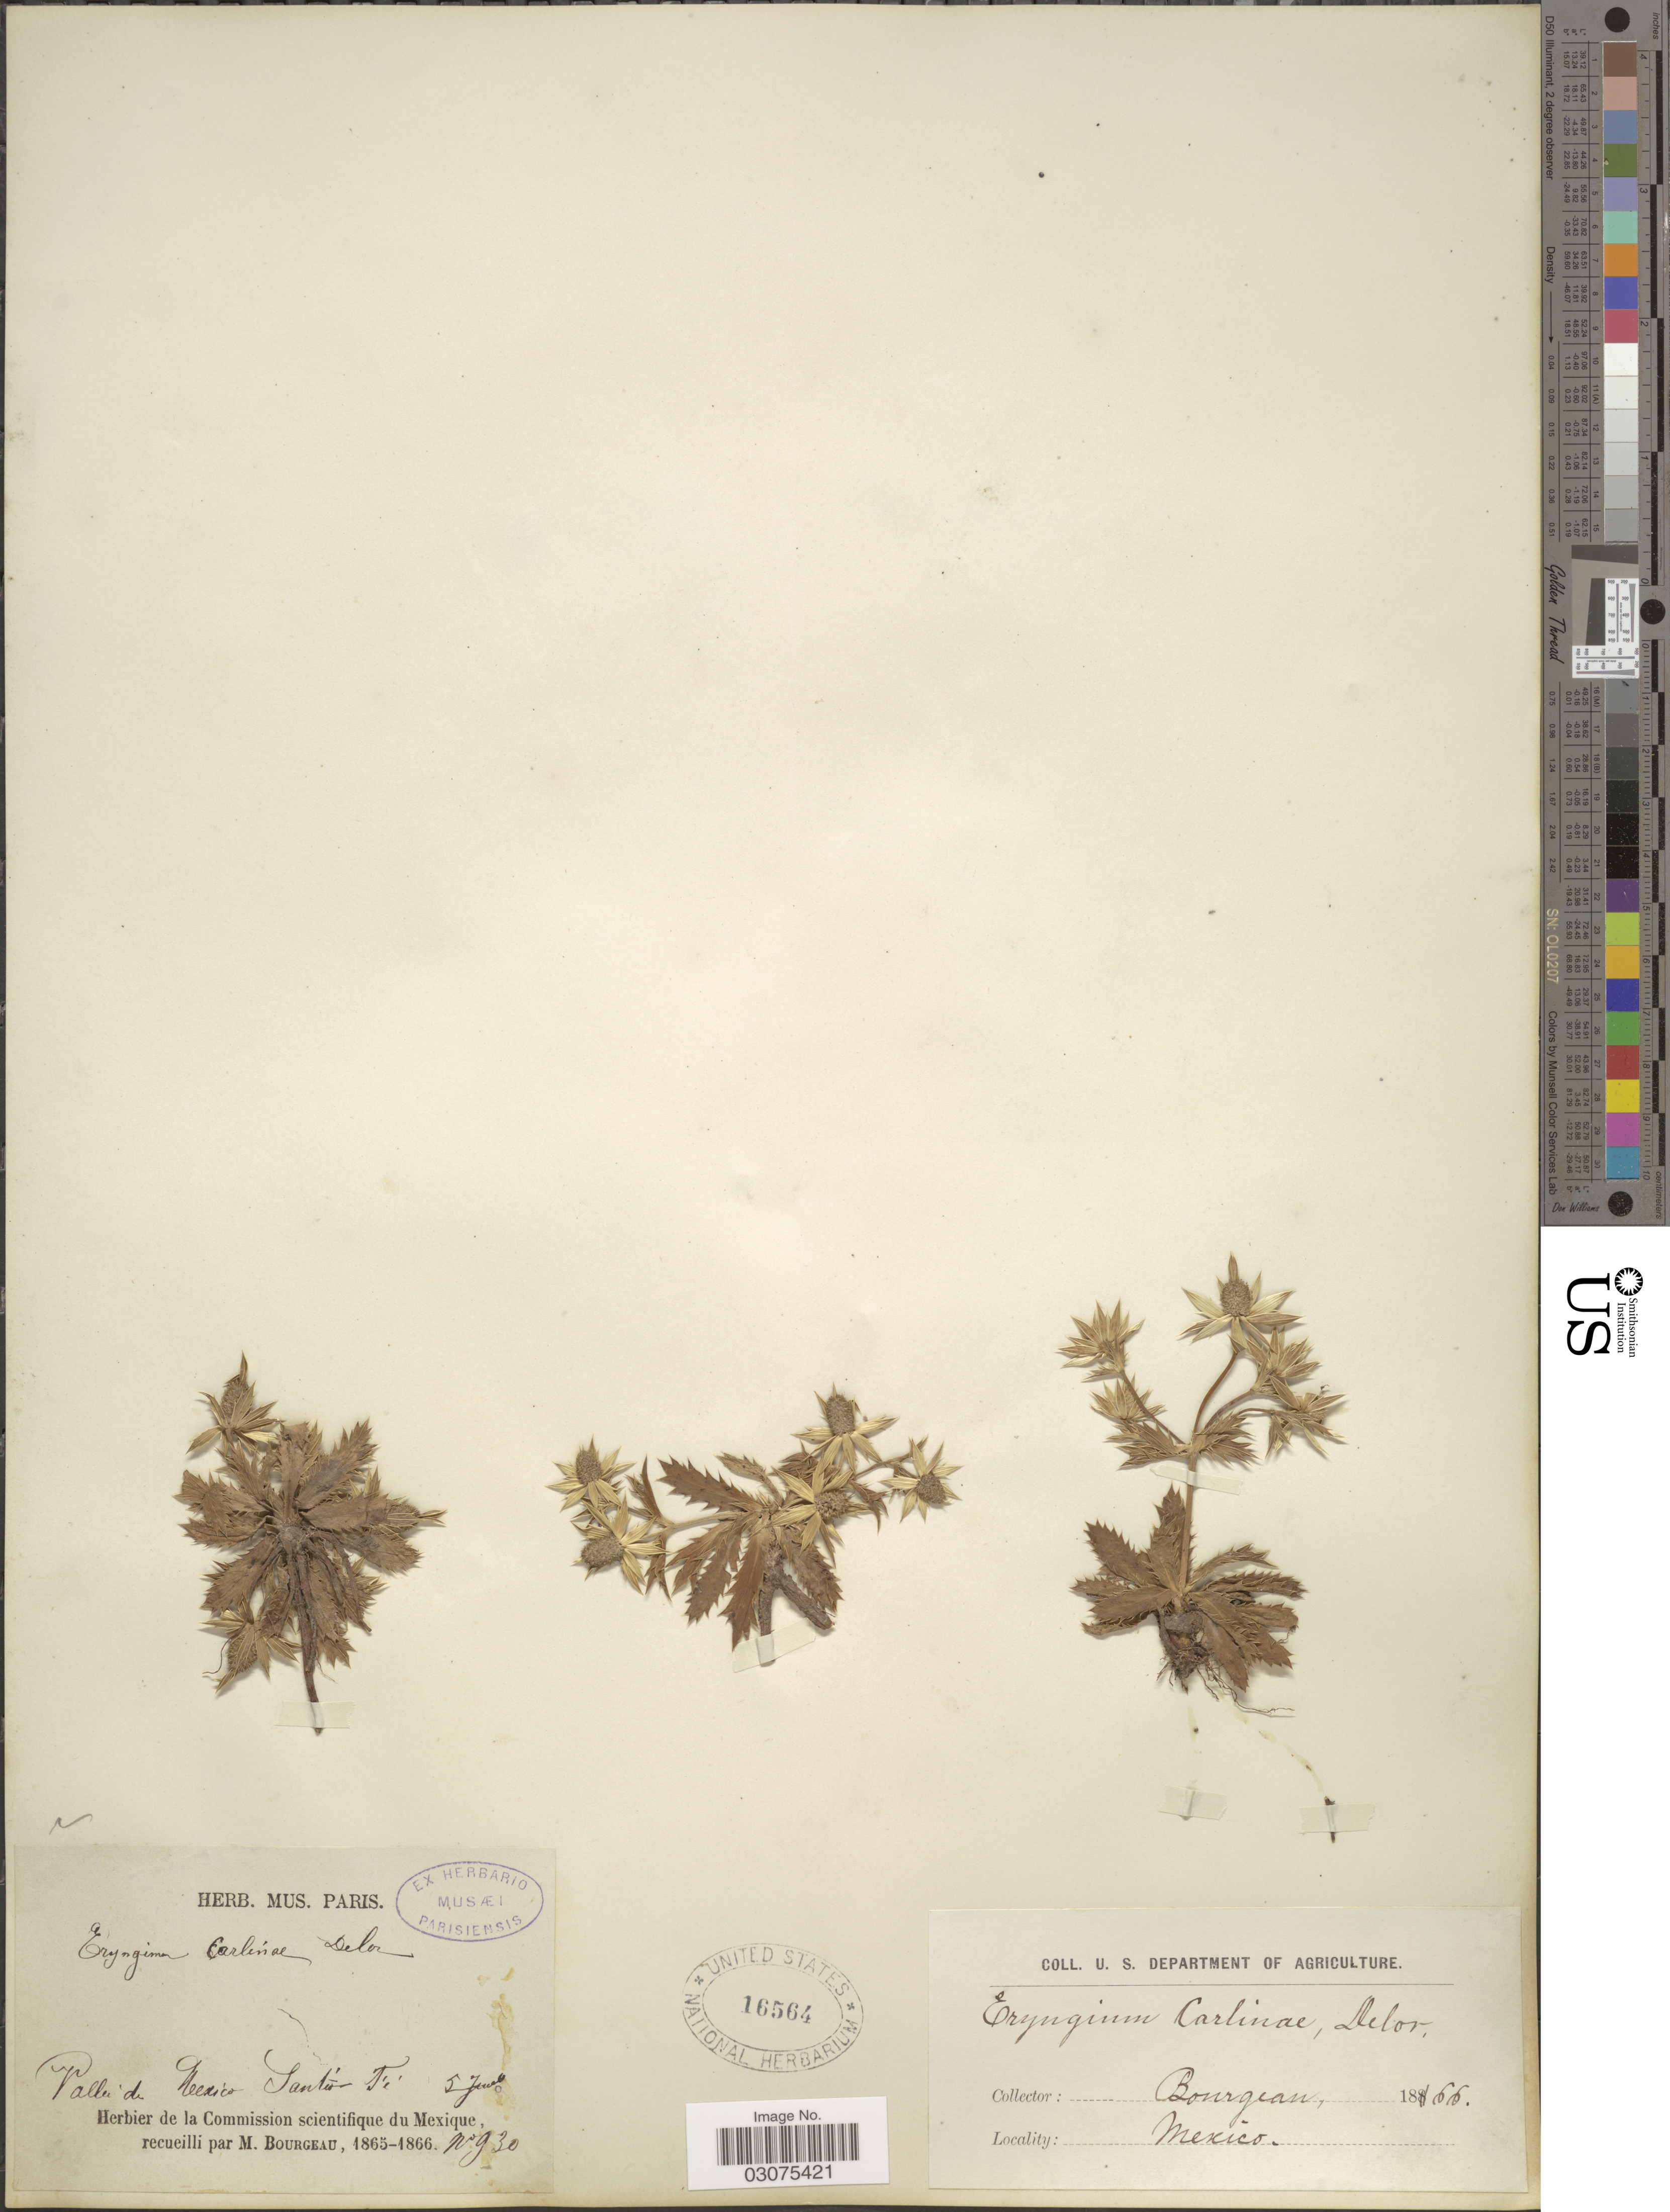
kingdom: Plantae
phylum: Tracheophyta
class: Magnoliopsida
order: Apiales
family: Apiaceae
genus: Eryngium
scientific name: Eryngium carlinae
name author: F. Delaroche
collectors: Bourgeau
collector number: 930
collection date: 1866-06-05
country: Mexico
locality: Vallée de Mexico, Santa Fé.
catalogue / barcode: US 16564